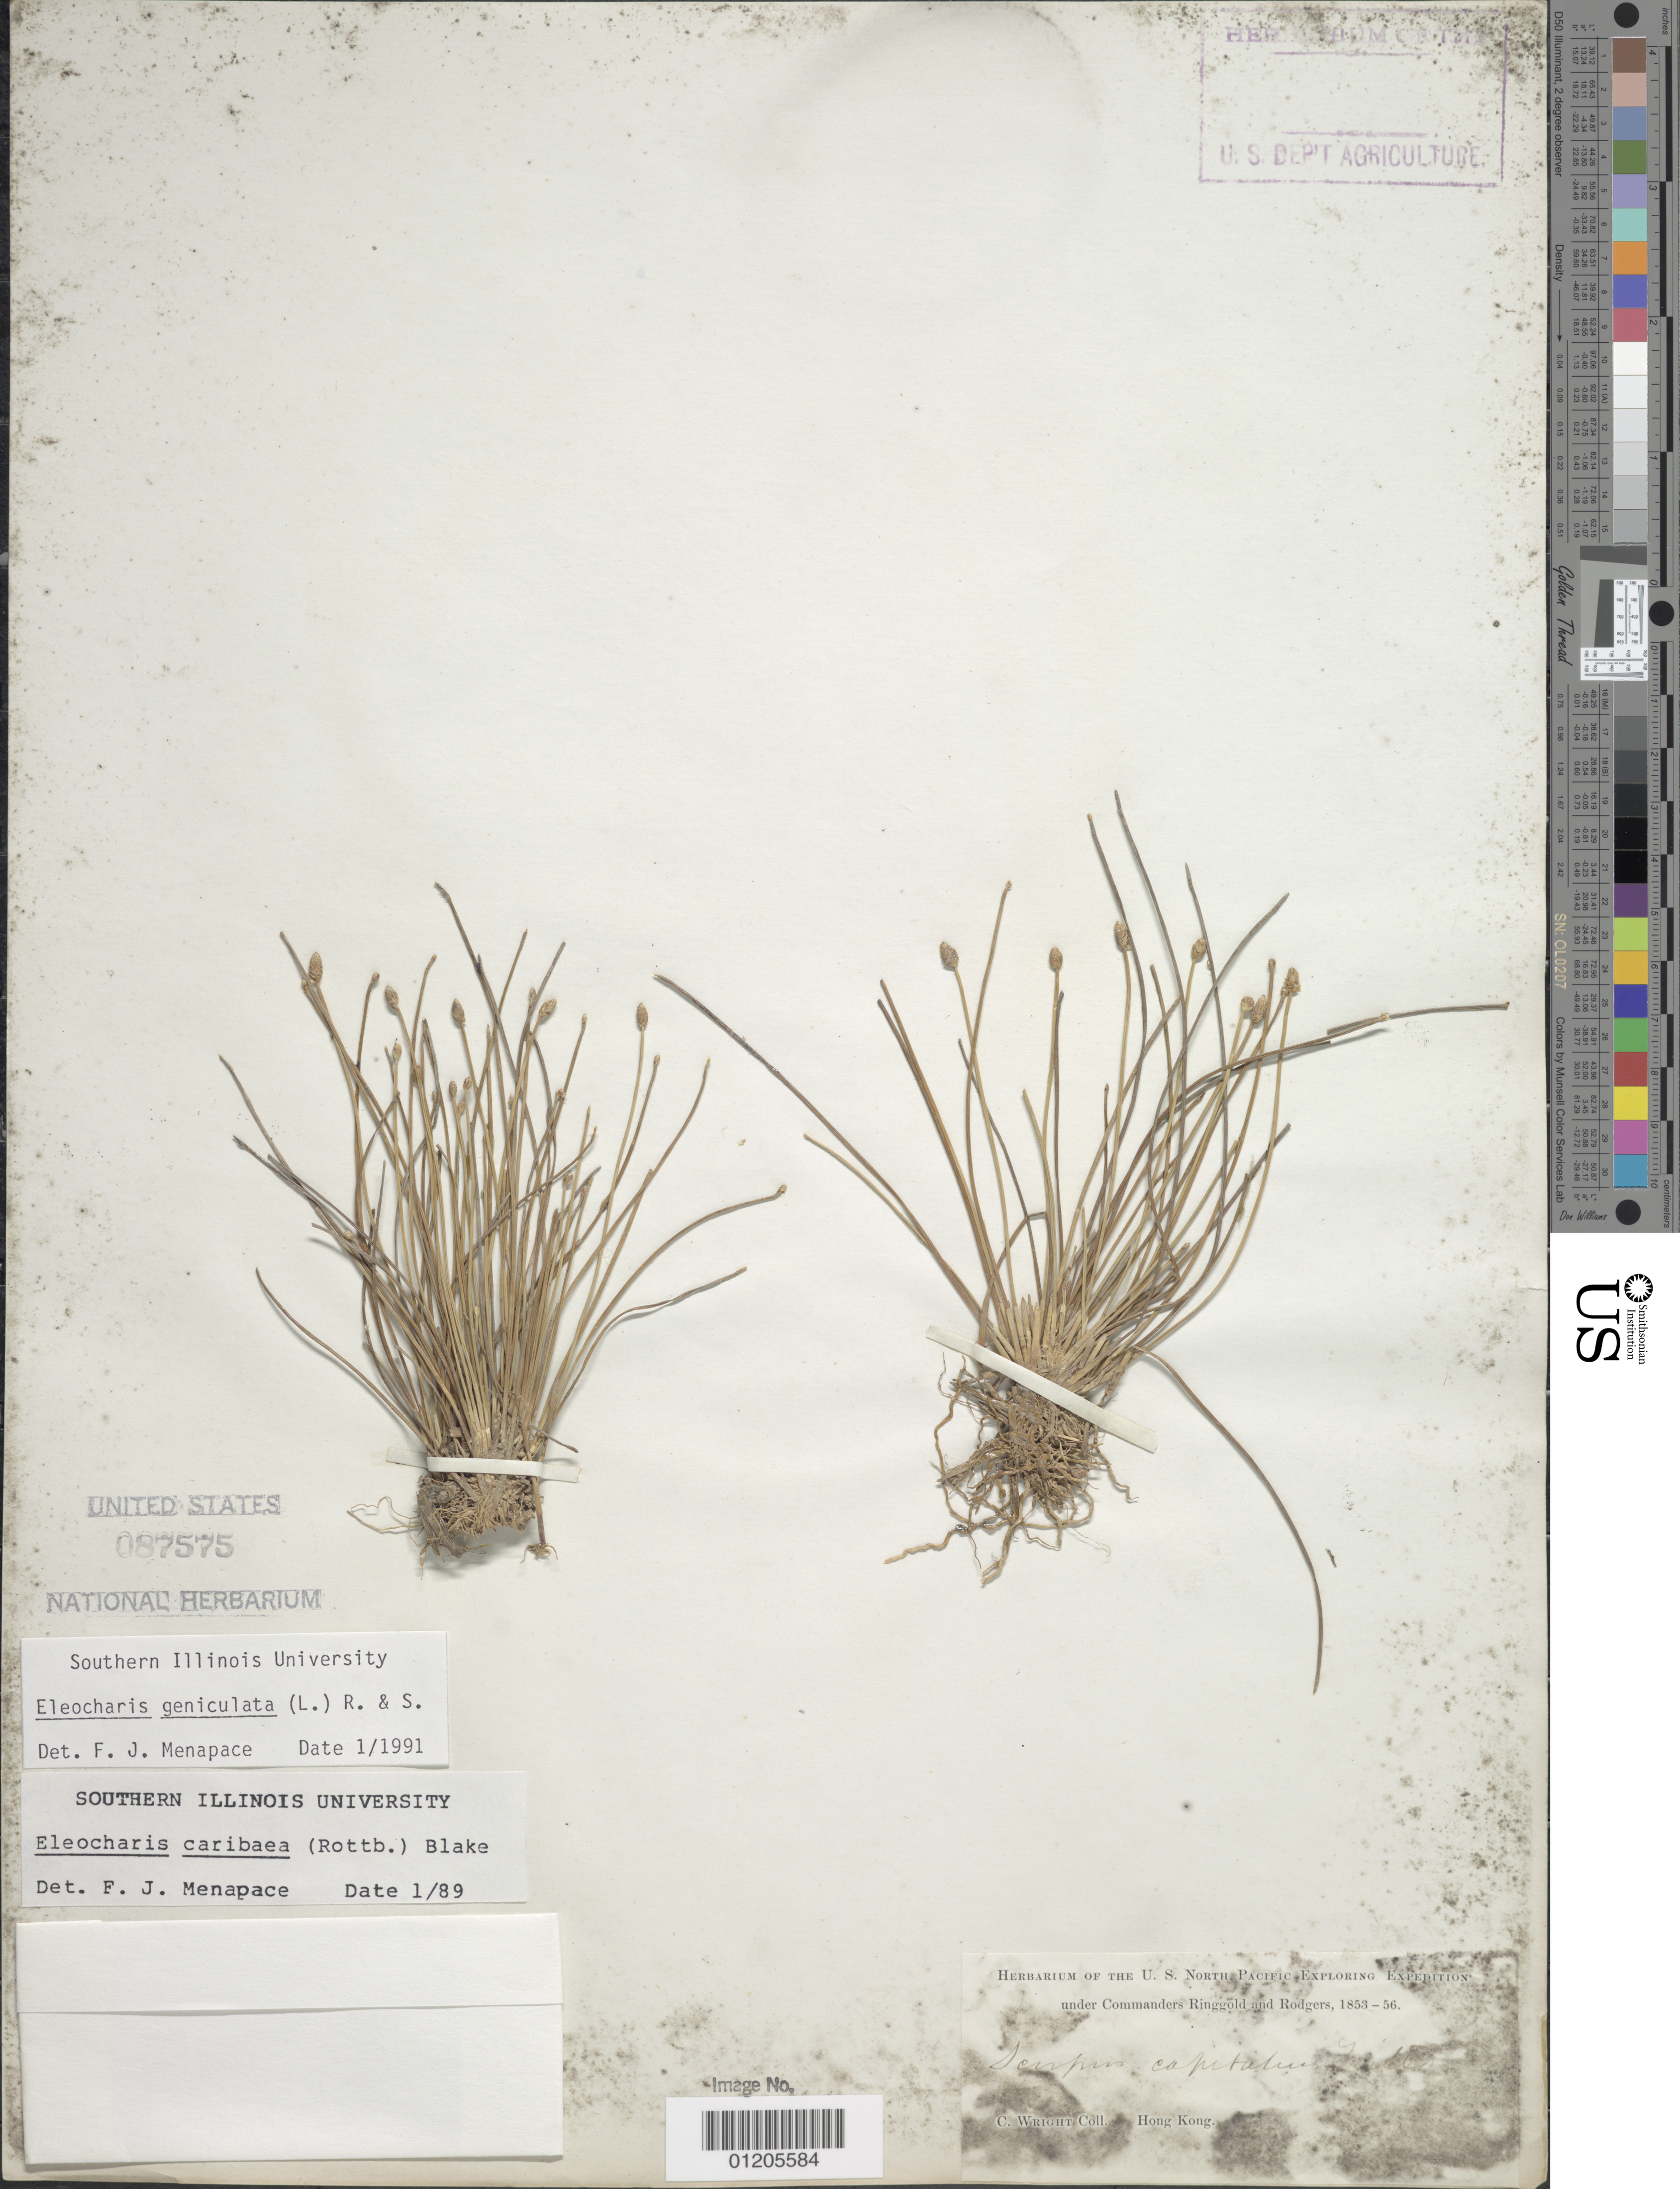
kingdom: Plantae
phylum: Tracheophyta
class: Liliopsida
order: Poales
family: Cyperaceae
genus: Eleocharis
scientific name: Eleocharis geniculata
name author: (L.) Roem. & Schult.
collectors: C. Wright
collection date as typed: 1853 to -- -- 1856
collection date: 1853/1856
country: China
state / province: Hong Kong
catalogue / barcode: US 87575